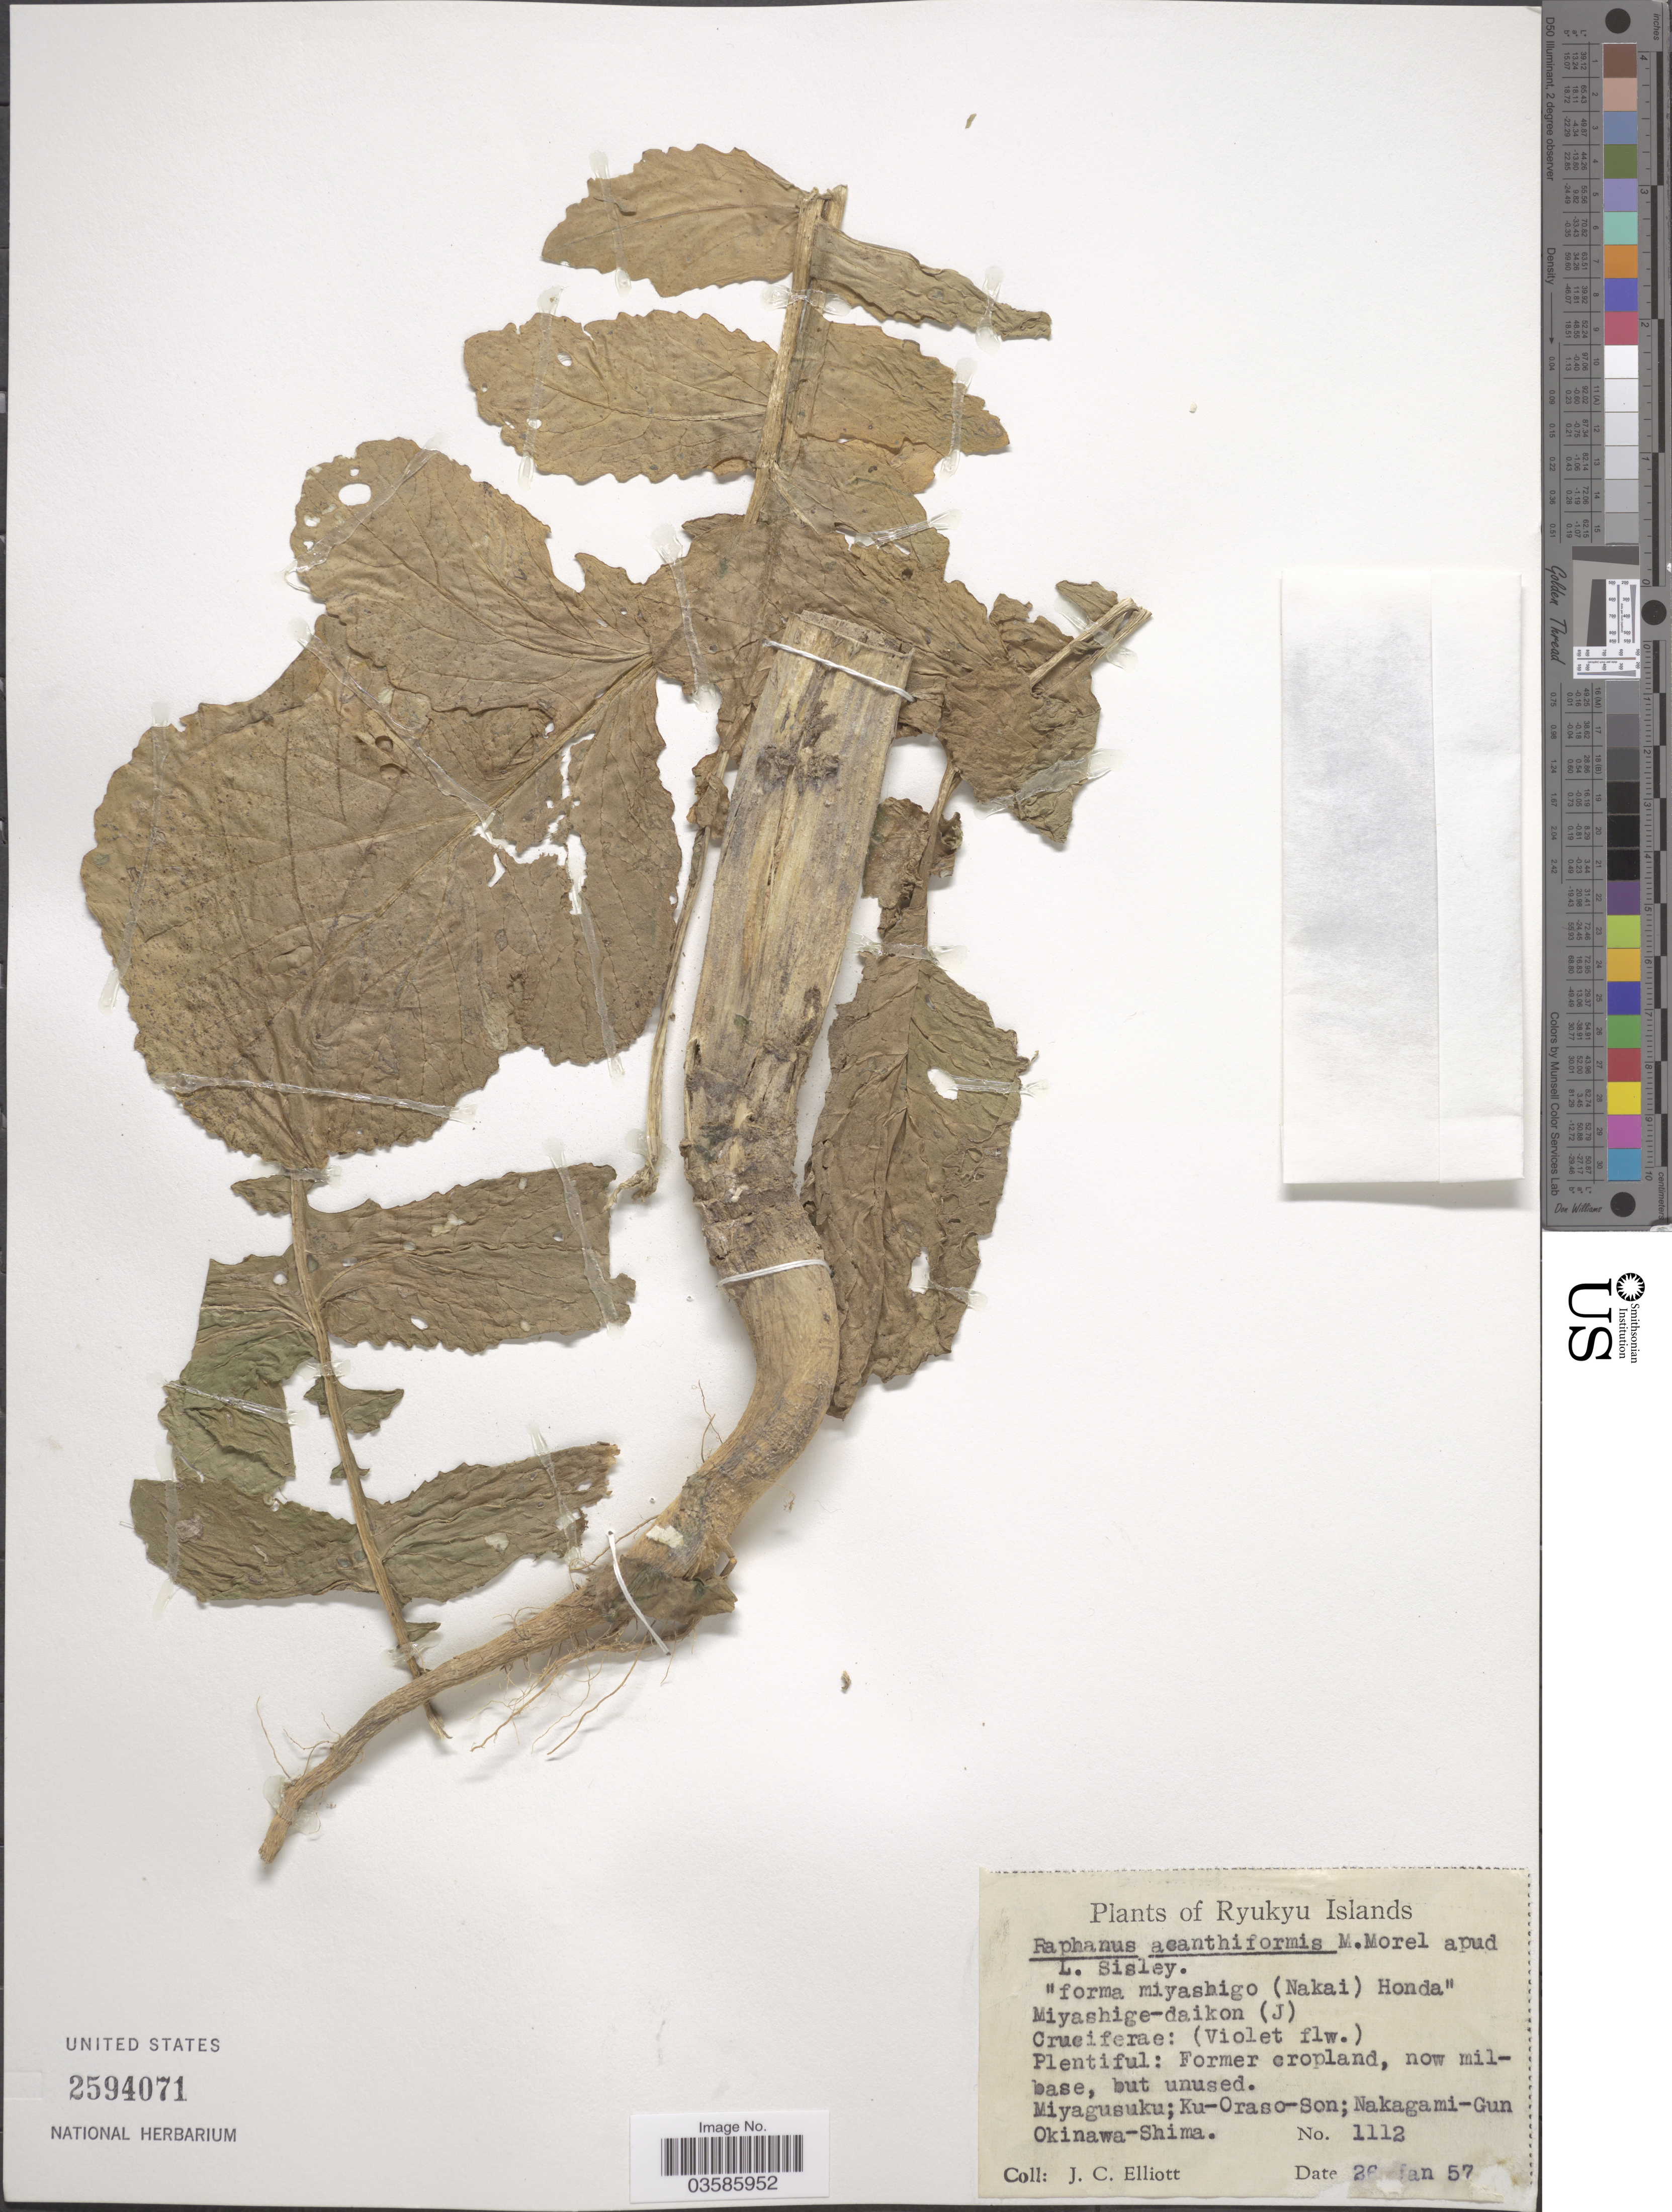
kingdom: Plantae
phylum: Tracheophyta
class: Magnoliopsida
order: Brassicales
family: Brassicaceae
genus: Raphanus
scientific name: Raphanus sativus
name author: L.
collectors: J. C. Elliott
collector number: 1112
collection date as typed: Transcribed d/m/y: 26/1/57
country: Japan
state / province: Okinawa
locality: Ryukyu Islands. Miyagusuku; Ku-Oraso-Son; Nakagami-Gun Okinawa-Shima.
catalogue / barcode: US 2594071